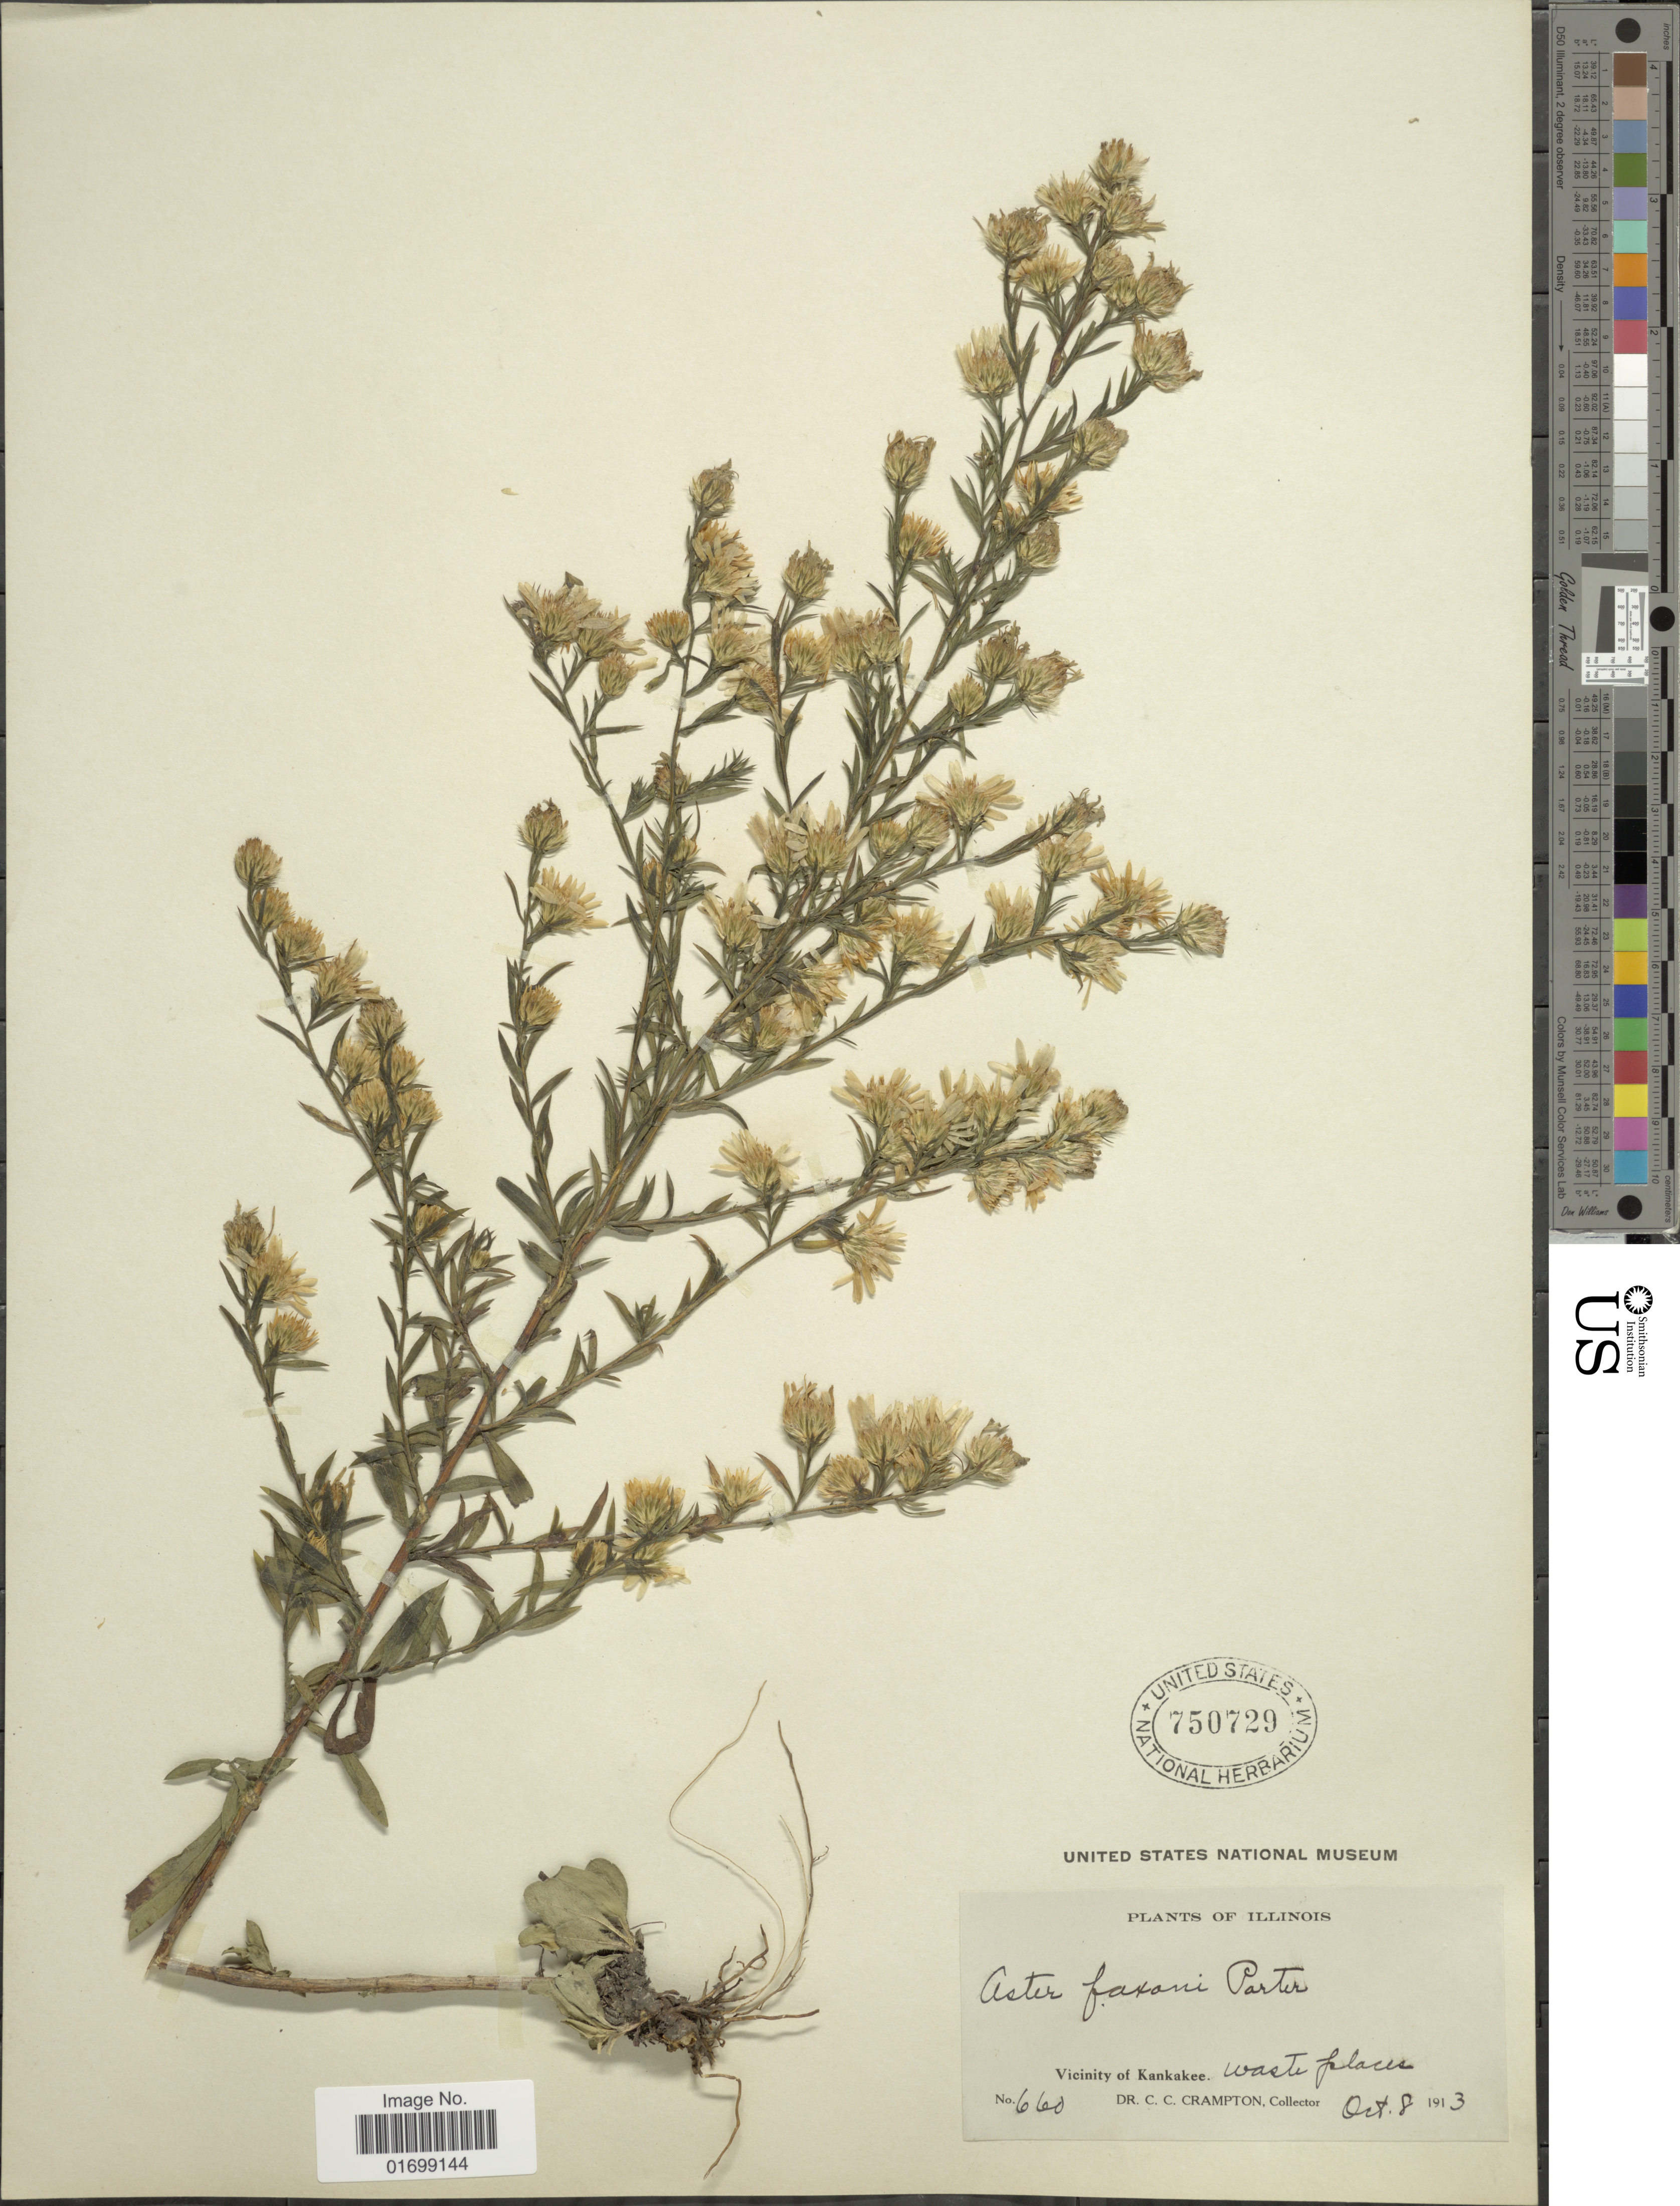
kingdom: Plantae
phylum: Tracheophyta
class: Magnoliopsida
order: Asterales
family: Asteraceae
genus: Symphyotrichum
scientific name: Symphyotrichum pilosum var. pringlei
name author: (A. Gray) G.L. Nesom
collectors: C. Crampton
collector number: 660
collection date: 1913-10-08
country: United States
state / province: Illinois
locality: Vicinity of Kankakee, waste places.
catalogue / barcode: US 750729